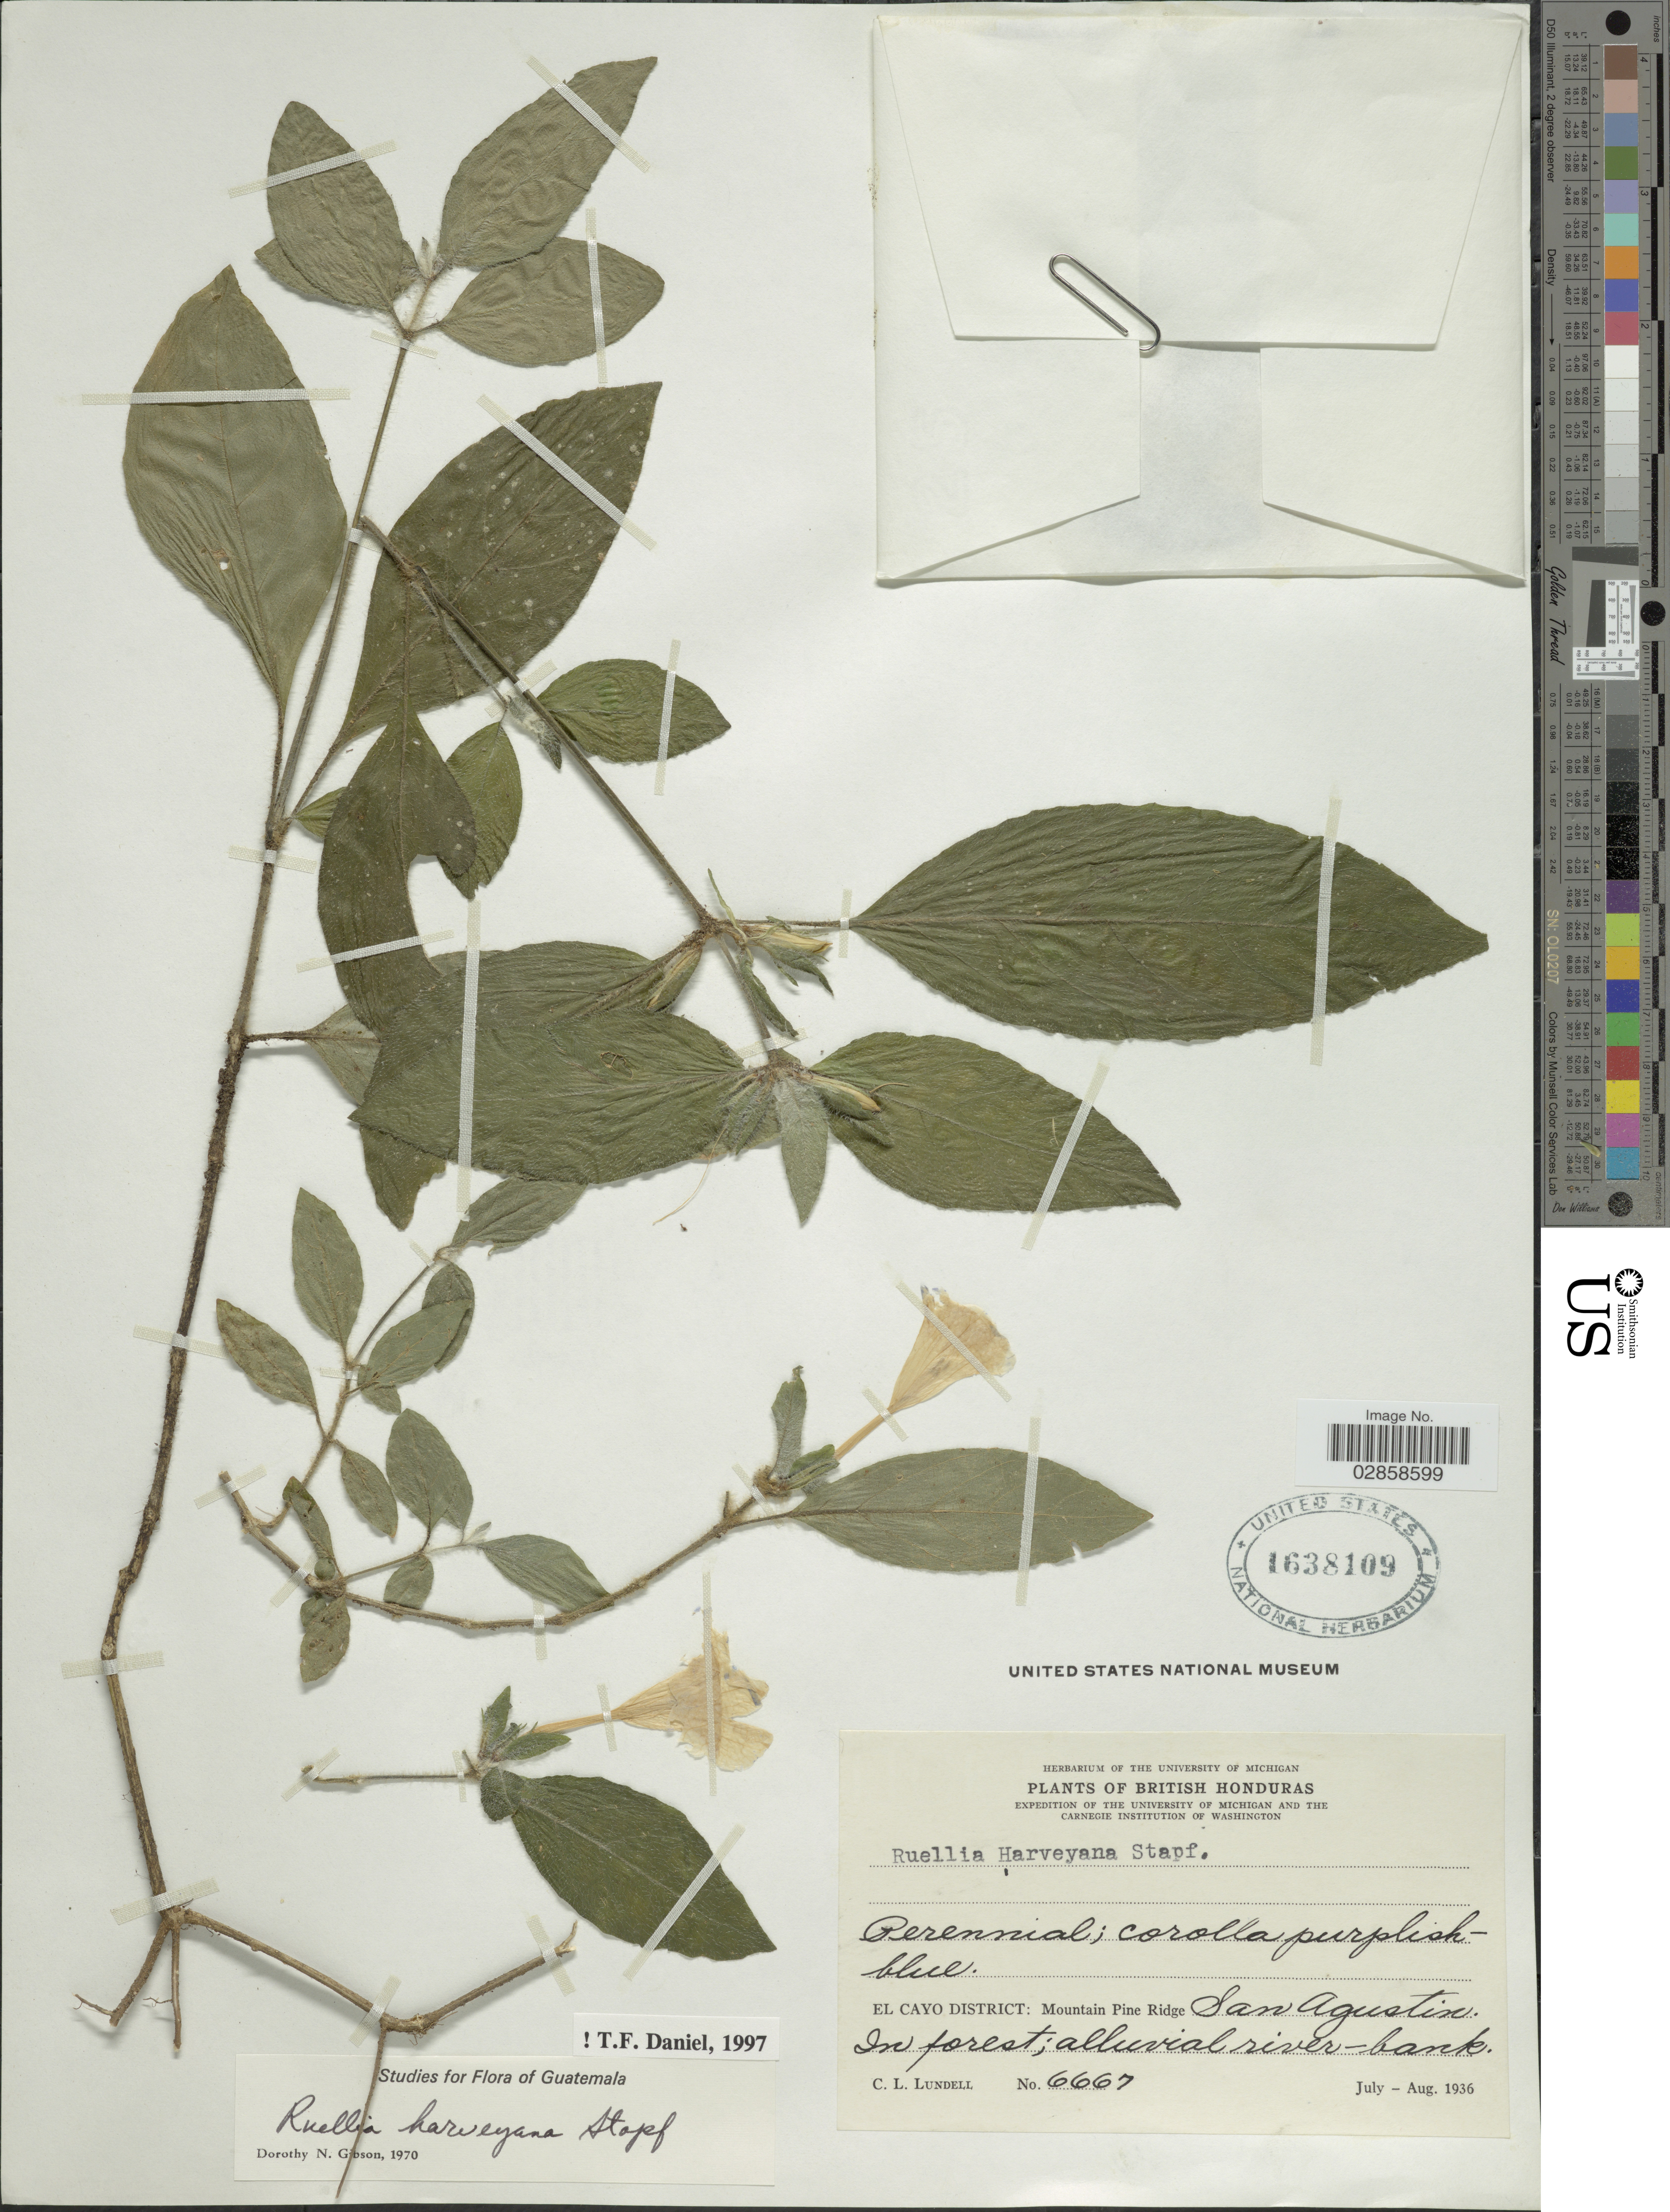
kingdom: Plantae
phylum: Tracheophyta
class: Magnoliopsida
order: Lamiales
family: Acanthaceae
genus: Ruellia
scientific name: Ruellia harveyana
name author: Stapf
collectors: C. L. Lundell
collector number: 6667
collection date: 1936-07/1936-08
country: Belize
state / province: Cayo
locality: British Honduras. El Cayo District: Mountain Pine Ridge San Agustin.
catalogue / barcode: US 1638109